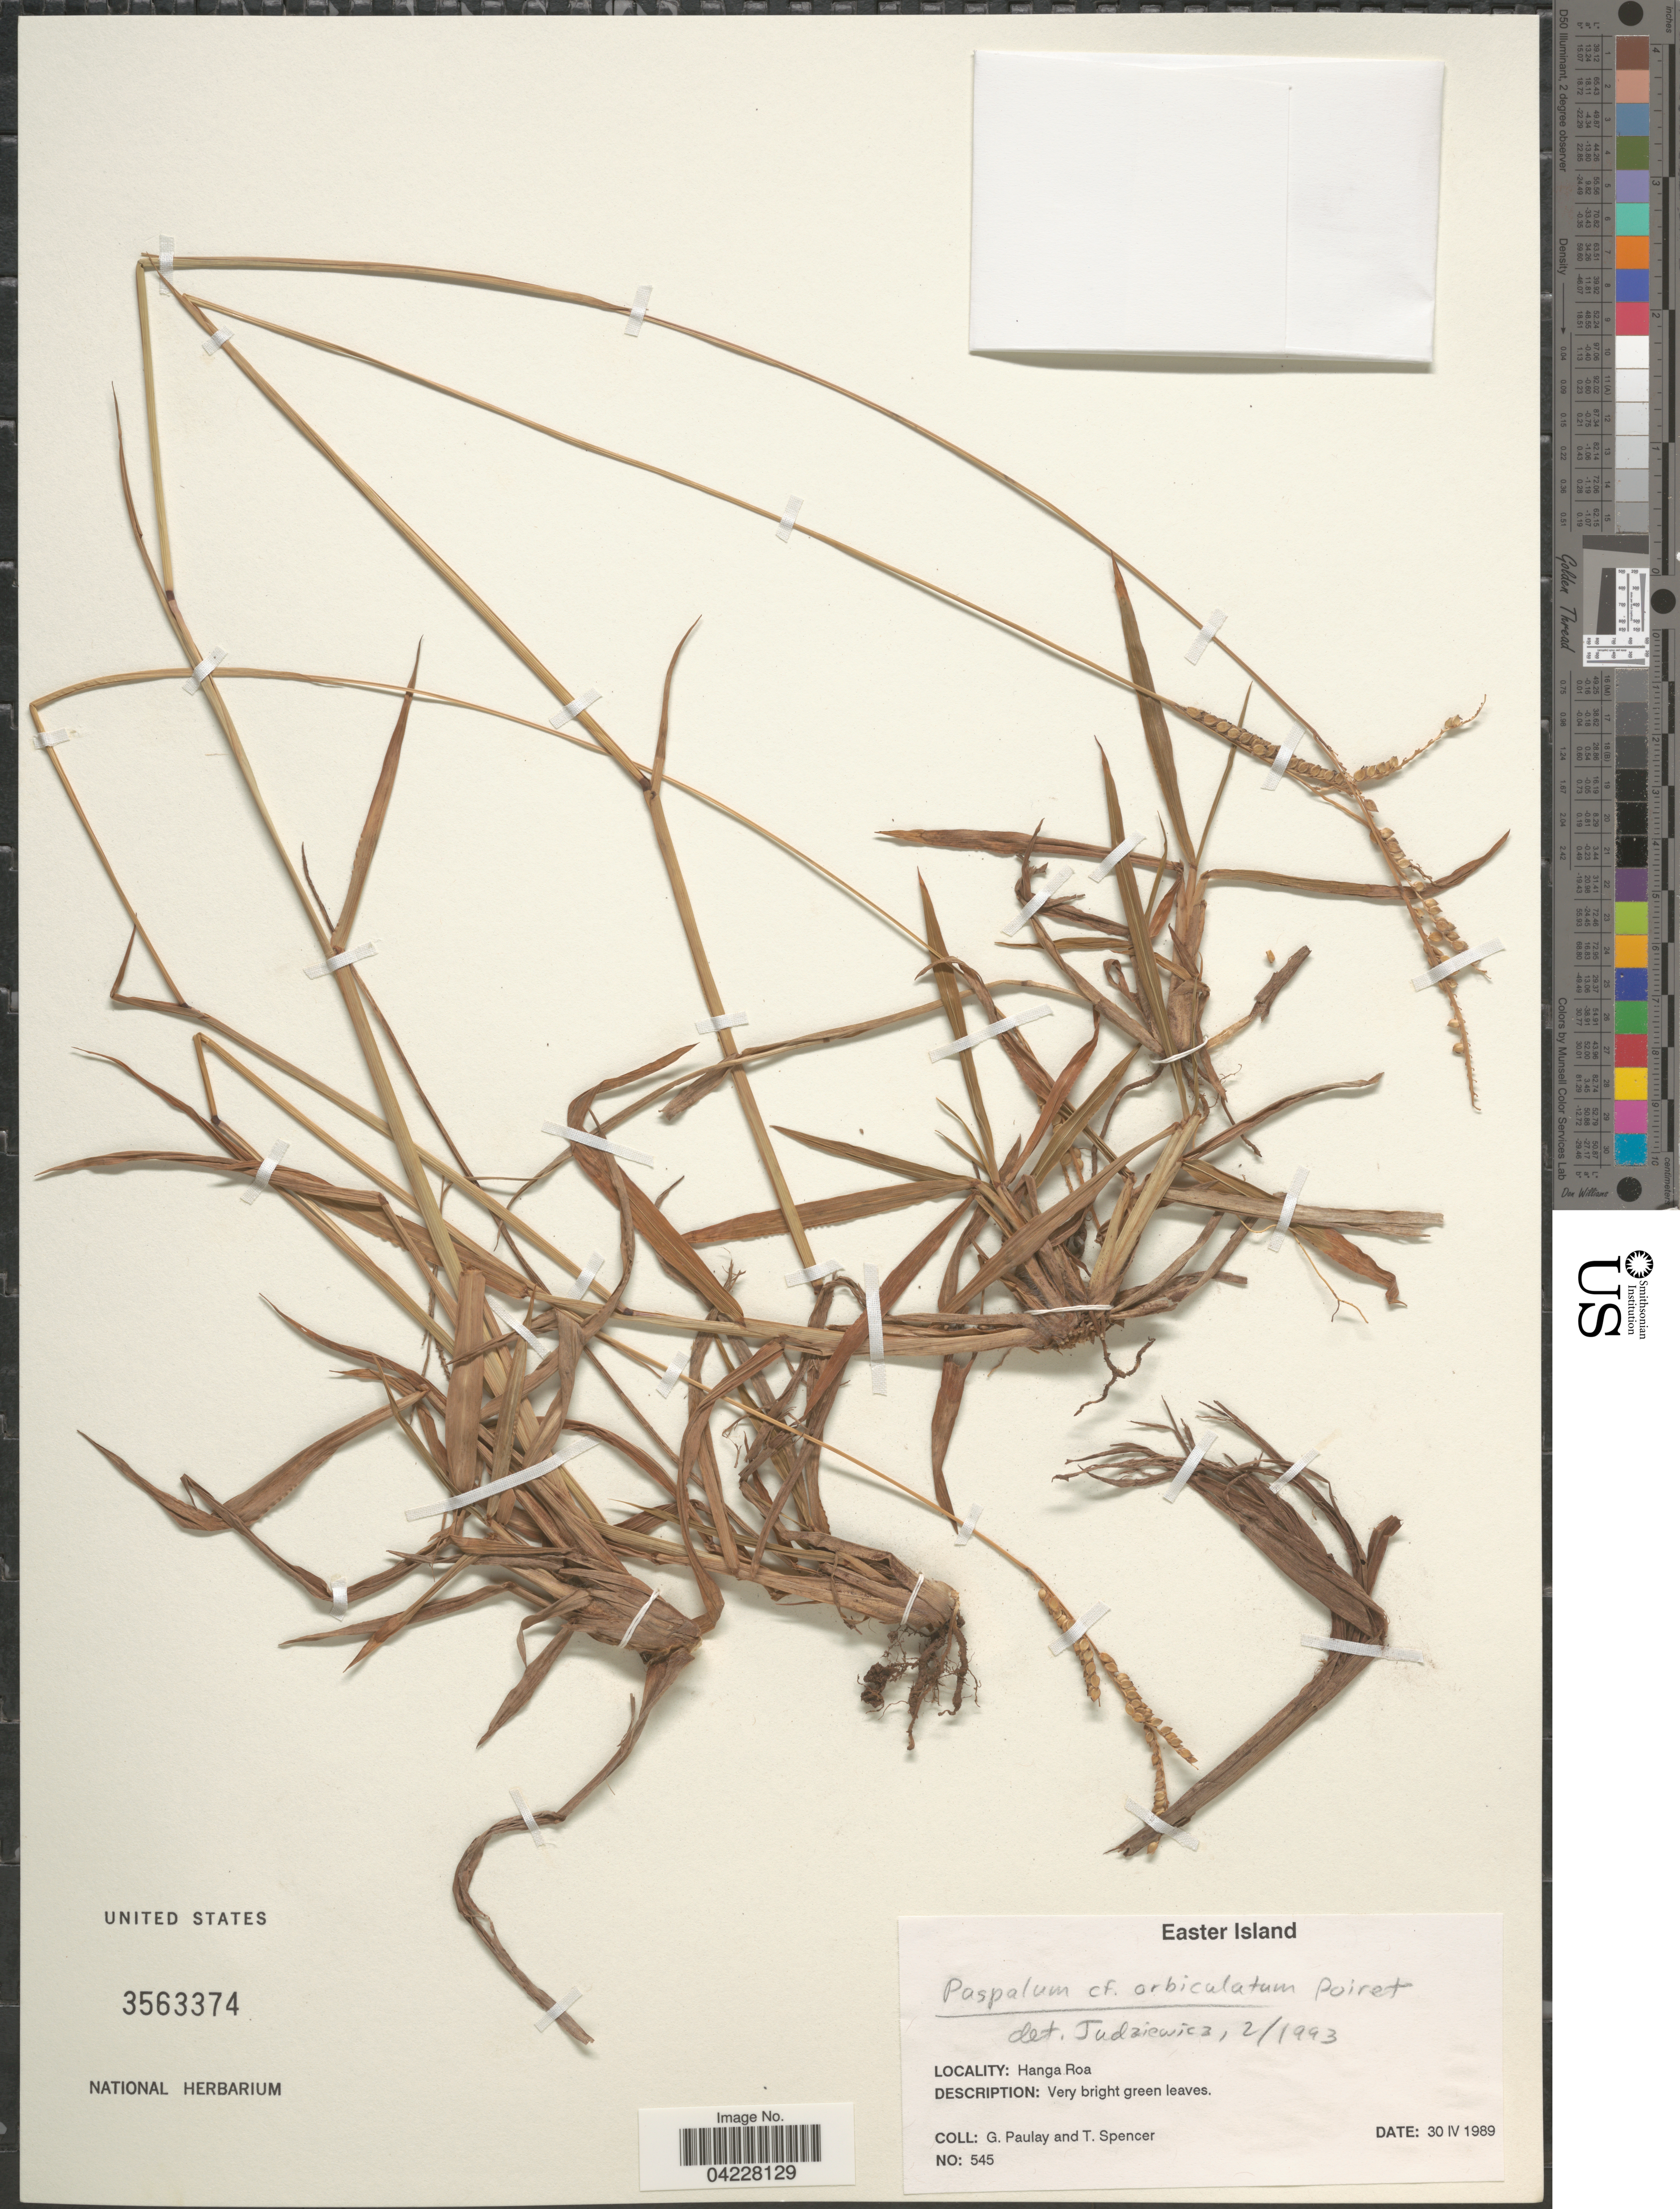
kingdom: Plantae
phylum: Tracheophyta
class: Liliopsida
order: Poales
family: Poaceae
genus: Paspalum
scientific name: Paspalum orbiculare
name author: G. Forst.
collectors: G. Paulay & T. Spencer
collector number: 545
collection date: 1989-04-30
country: Chile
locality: Easter Island. Hanga Roa.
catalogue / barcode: US 3563374